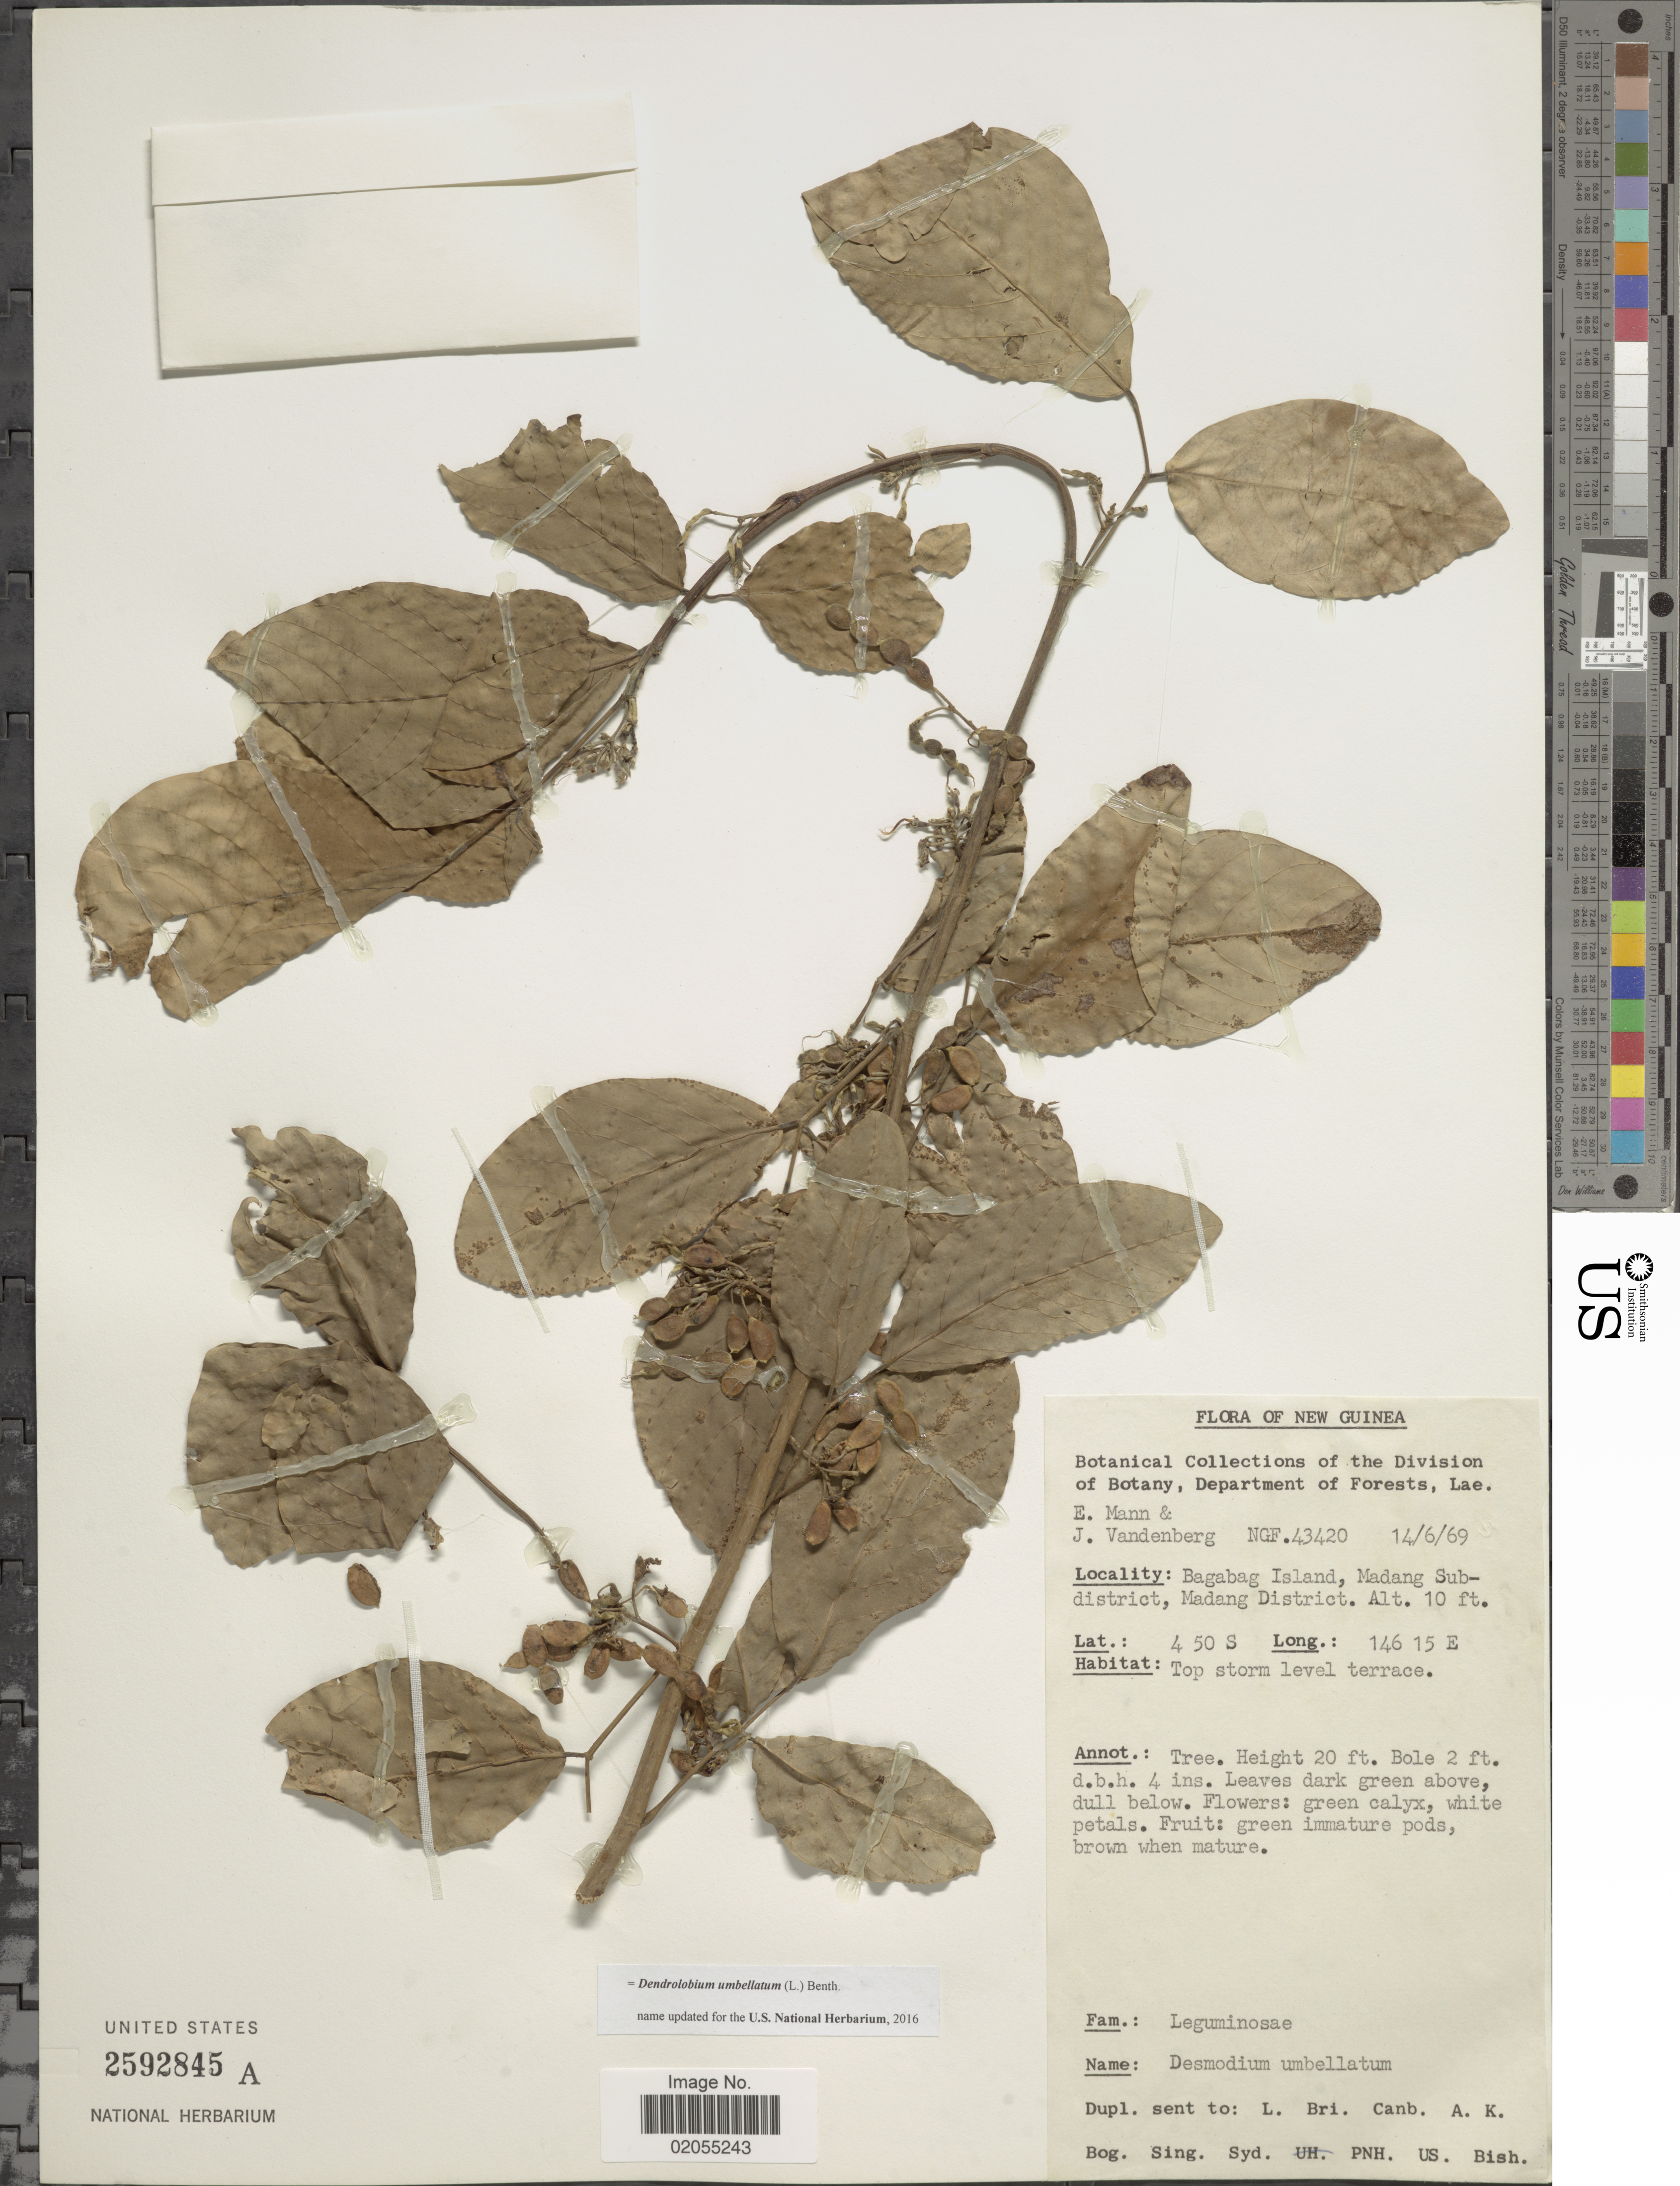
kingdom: Plantae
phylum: Tracheophyta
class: Magnoliopsida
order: Fabales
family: Fabaceae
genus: Dendrolobium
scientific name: Dendrolobium umbellatum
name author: (L.) Benth.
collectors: E. Mann & J. Vandenberg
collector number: NGF 43420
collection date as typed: Transcribed d/m/y: 14/6/69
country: Papua New Guinea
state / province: Madang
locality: New Guinea, Bagabag Island, Madang Subdistrict, Madang District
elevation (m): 3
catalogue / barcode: US 2592845A